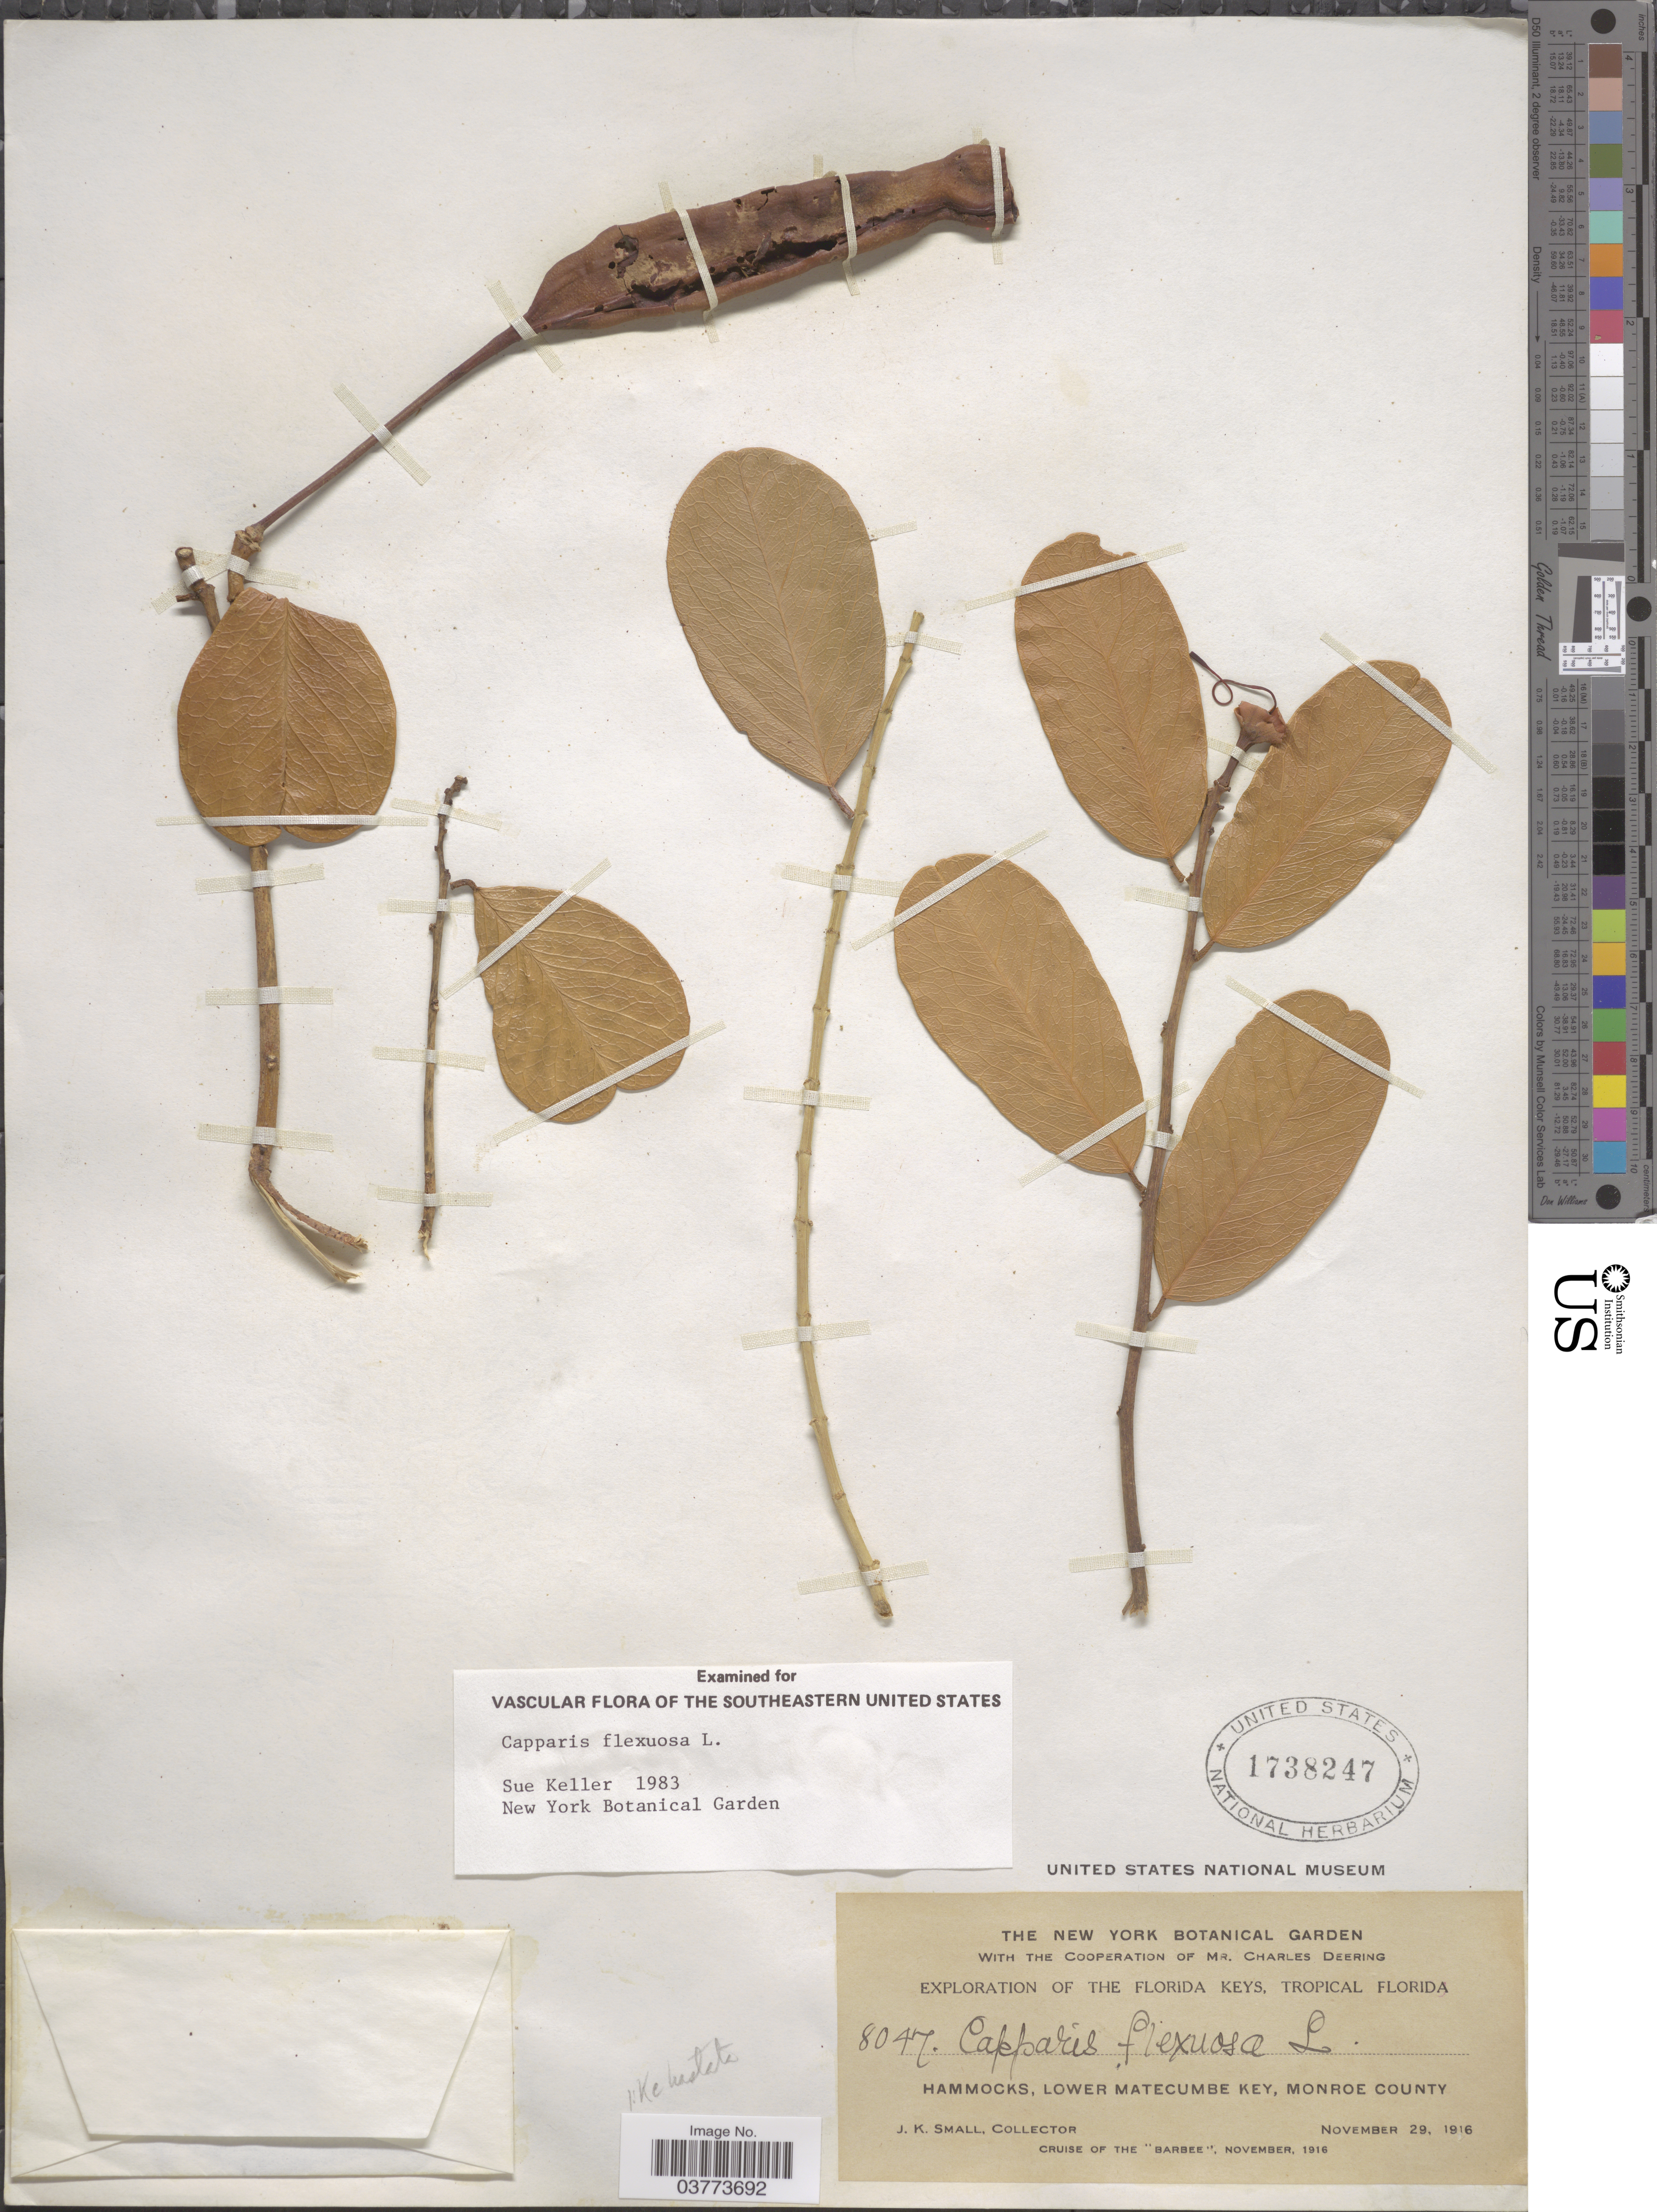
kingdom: Plantae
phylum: Tracheophyta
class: Magnoliopsida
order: Brassicales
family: Capparaceae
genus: Cynophalla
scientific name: Cynophalla flexuosa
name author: (L.) J. Presl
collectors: J. K. Small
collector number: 8047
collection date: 1916-11-29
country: United States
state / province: Florida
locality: The Florida Keys, Tropical Florida. Hammocks, Lower Matecumbe Key, Monroe County.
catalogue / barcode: US 1738247